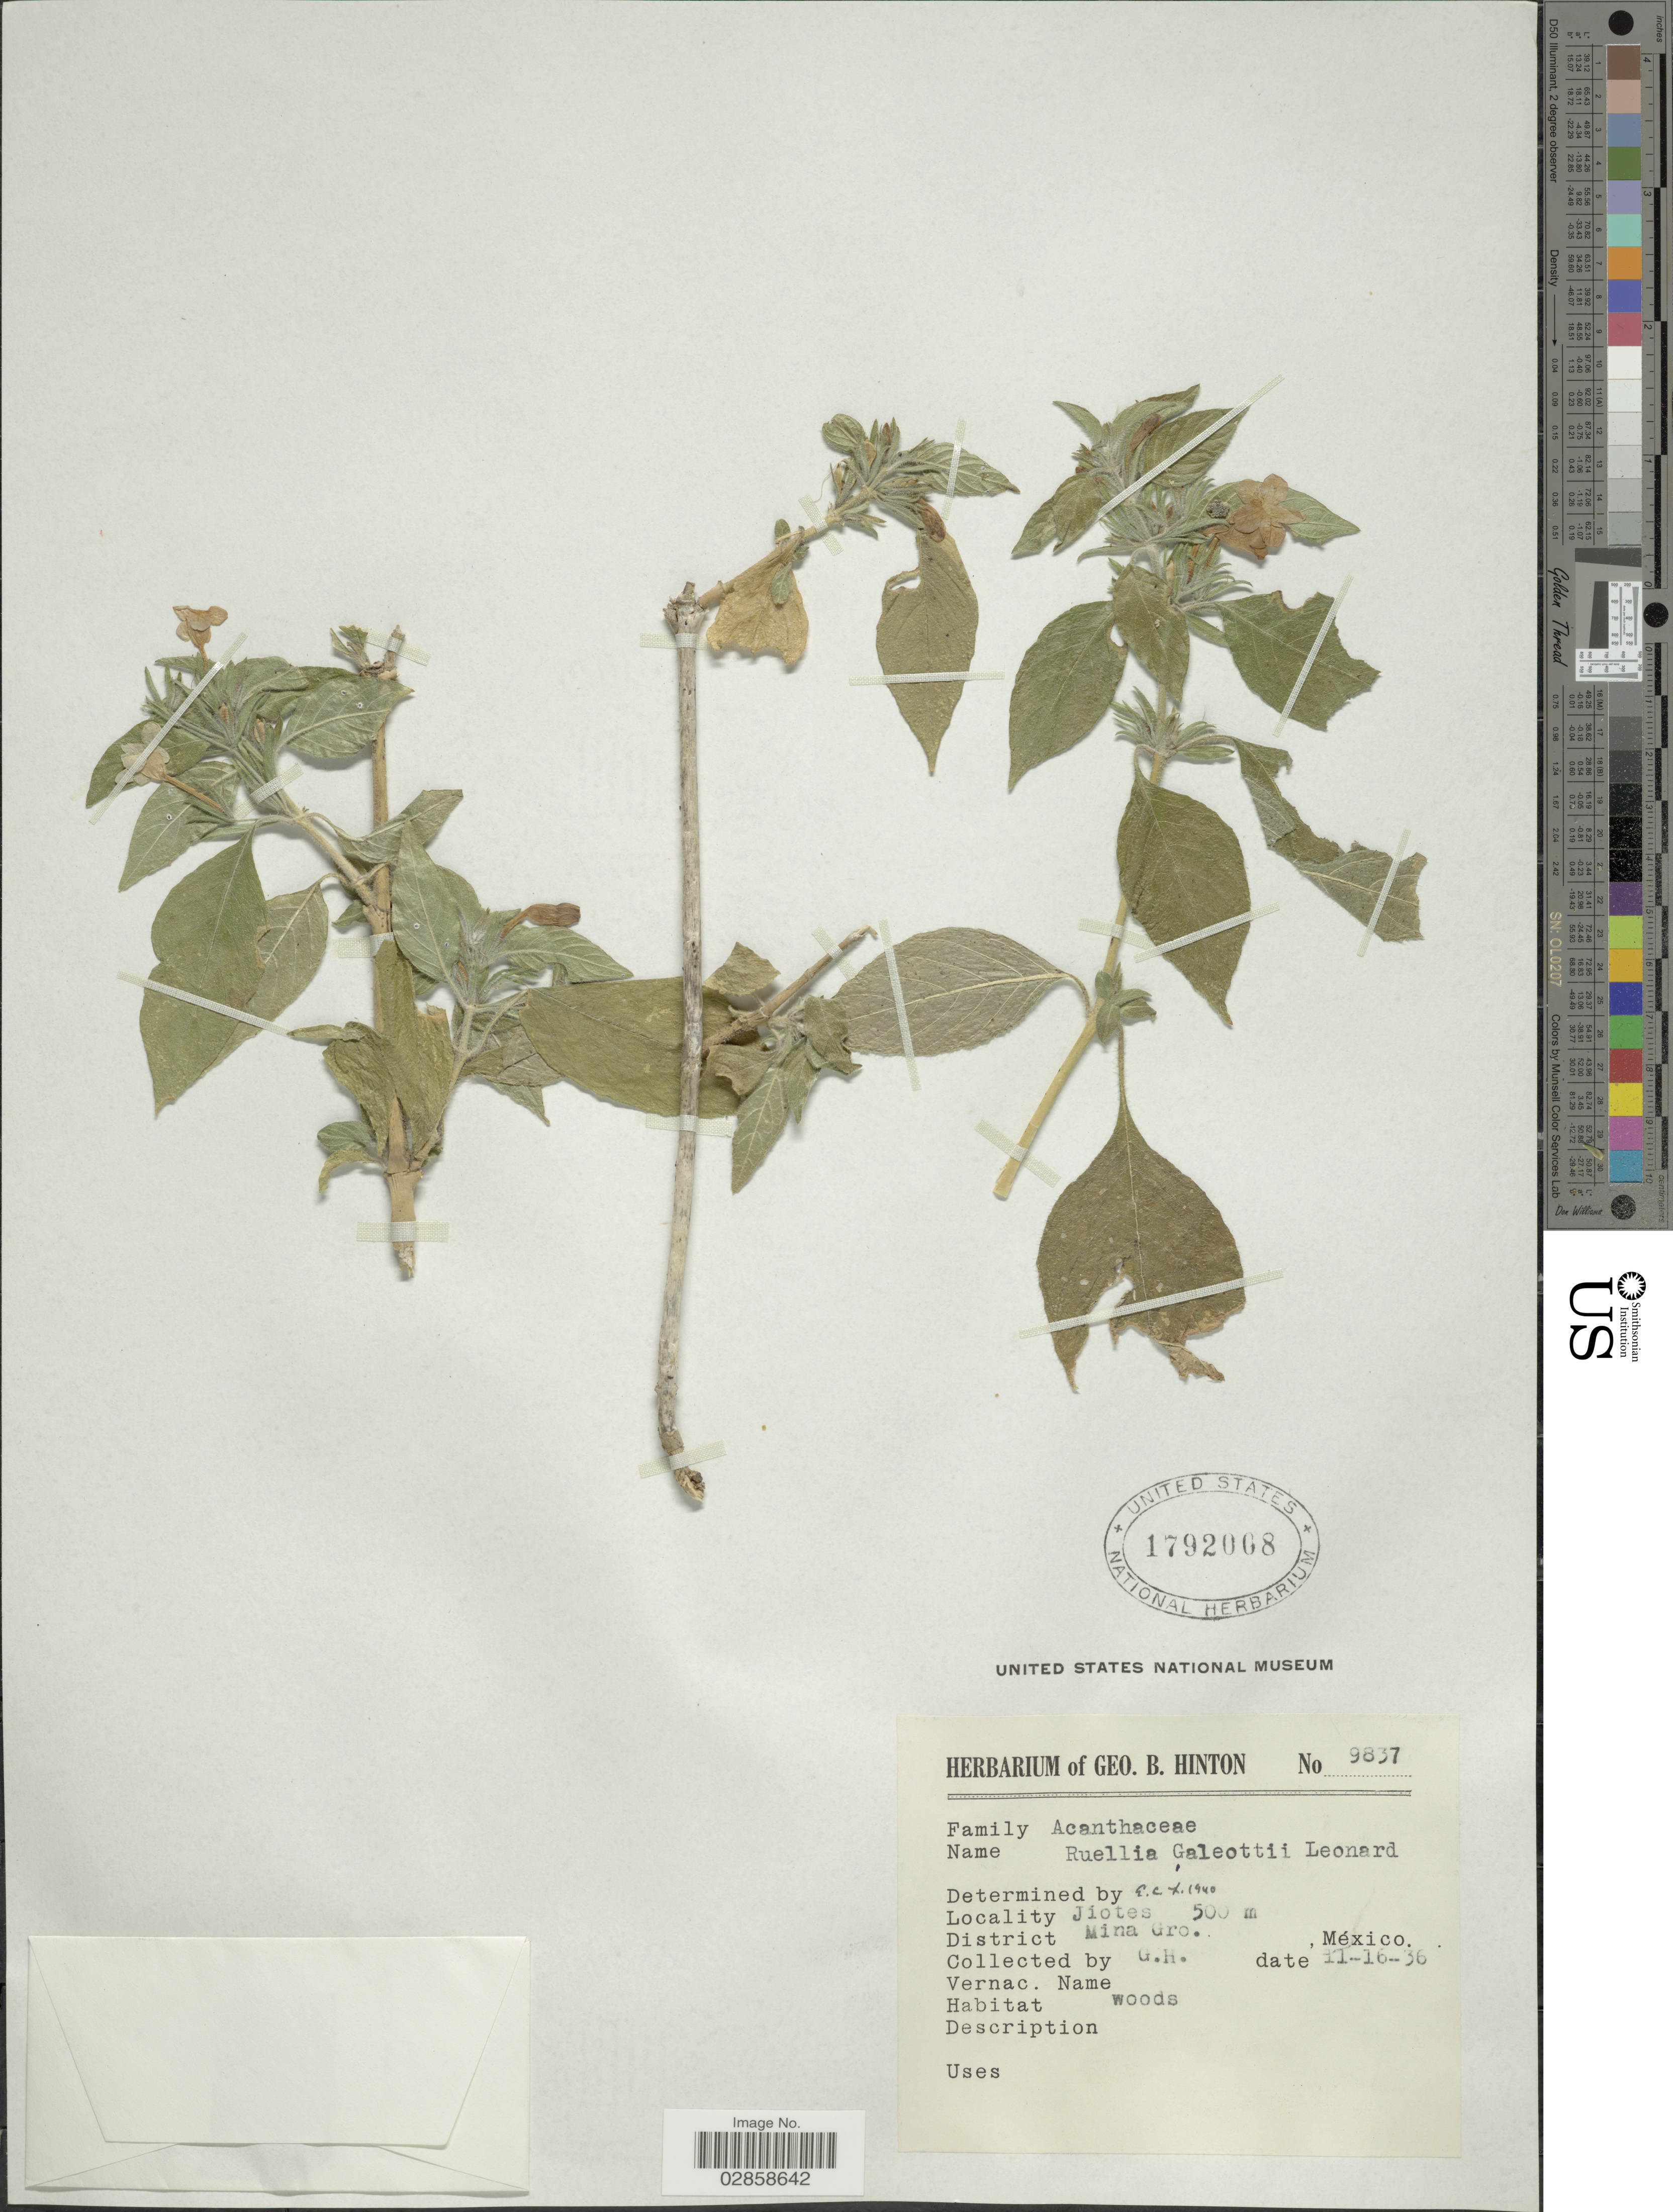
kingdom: Plantae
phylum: Tracheophyta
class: Magnoliopsida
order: Lamiales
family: Acanthaceae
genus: Ruellia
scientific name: Ruellia inundata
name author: Kunth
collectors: G. B. Hinton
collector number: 9837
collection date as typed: Transcribed d/m/y: 16/11/36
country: Mexico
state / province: Guerrero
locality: Jiotes. District Mina, Gro.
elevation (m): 500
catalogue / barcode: US 1792008